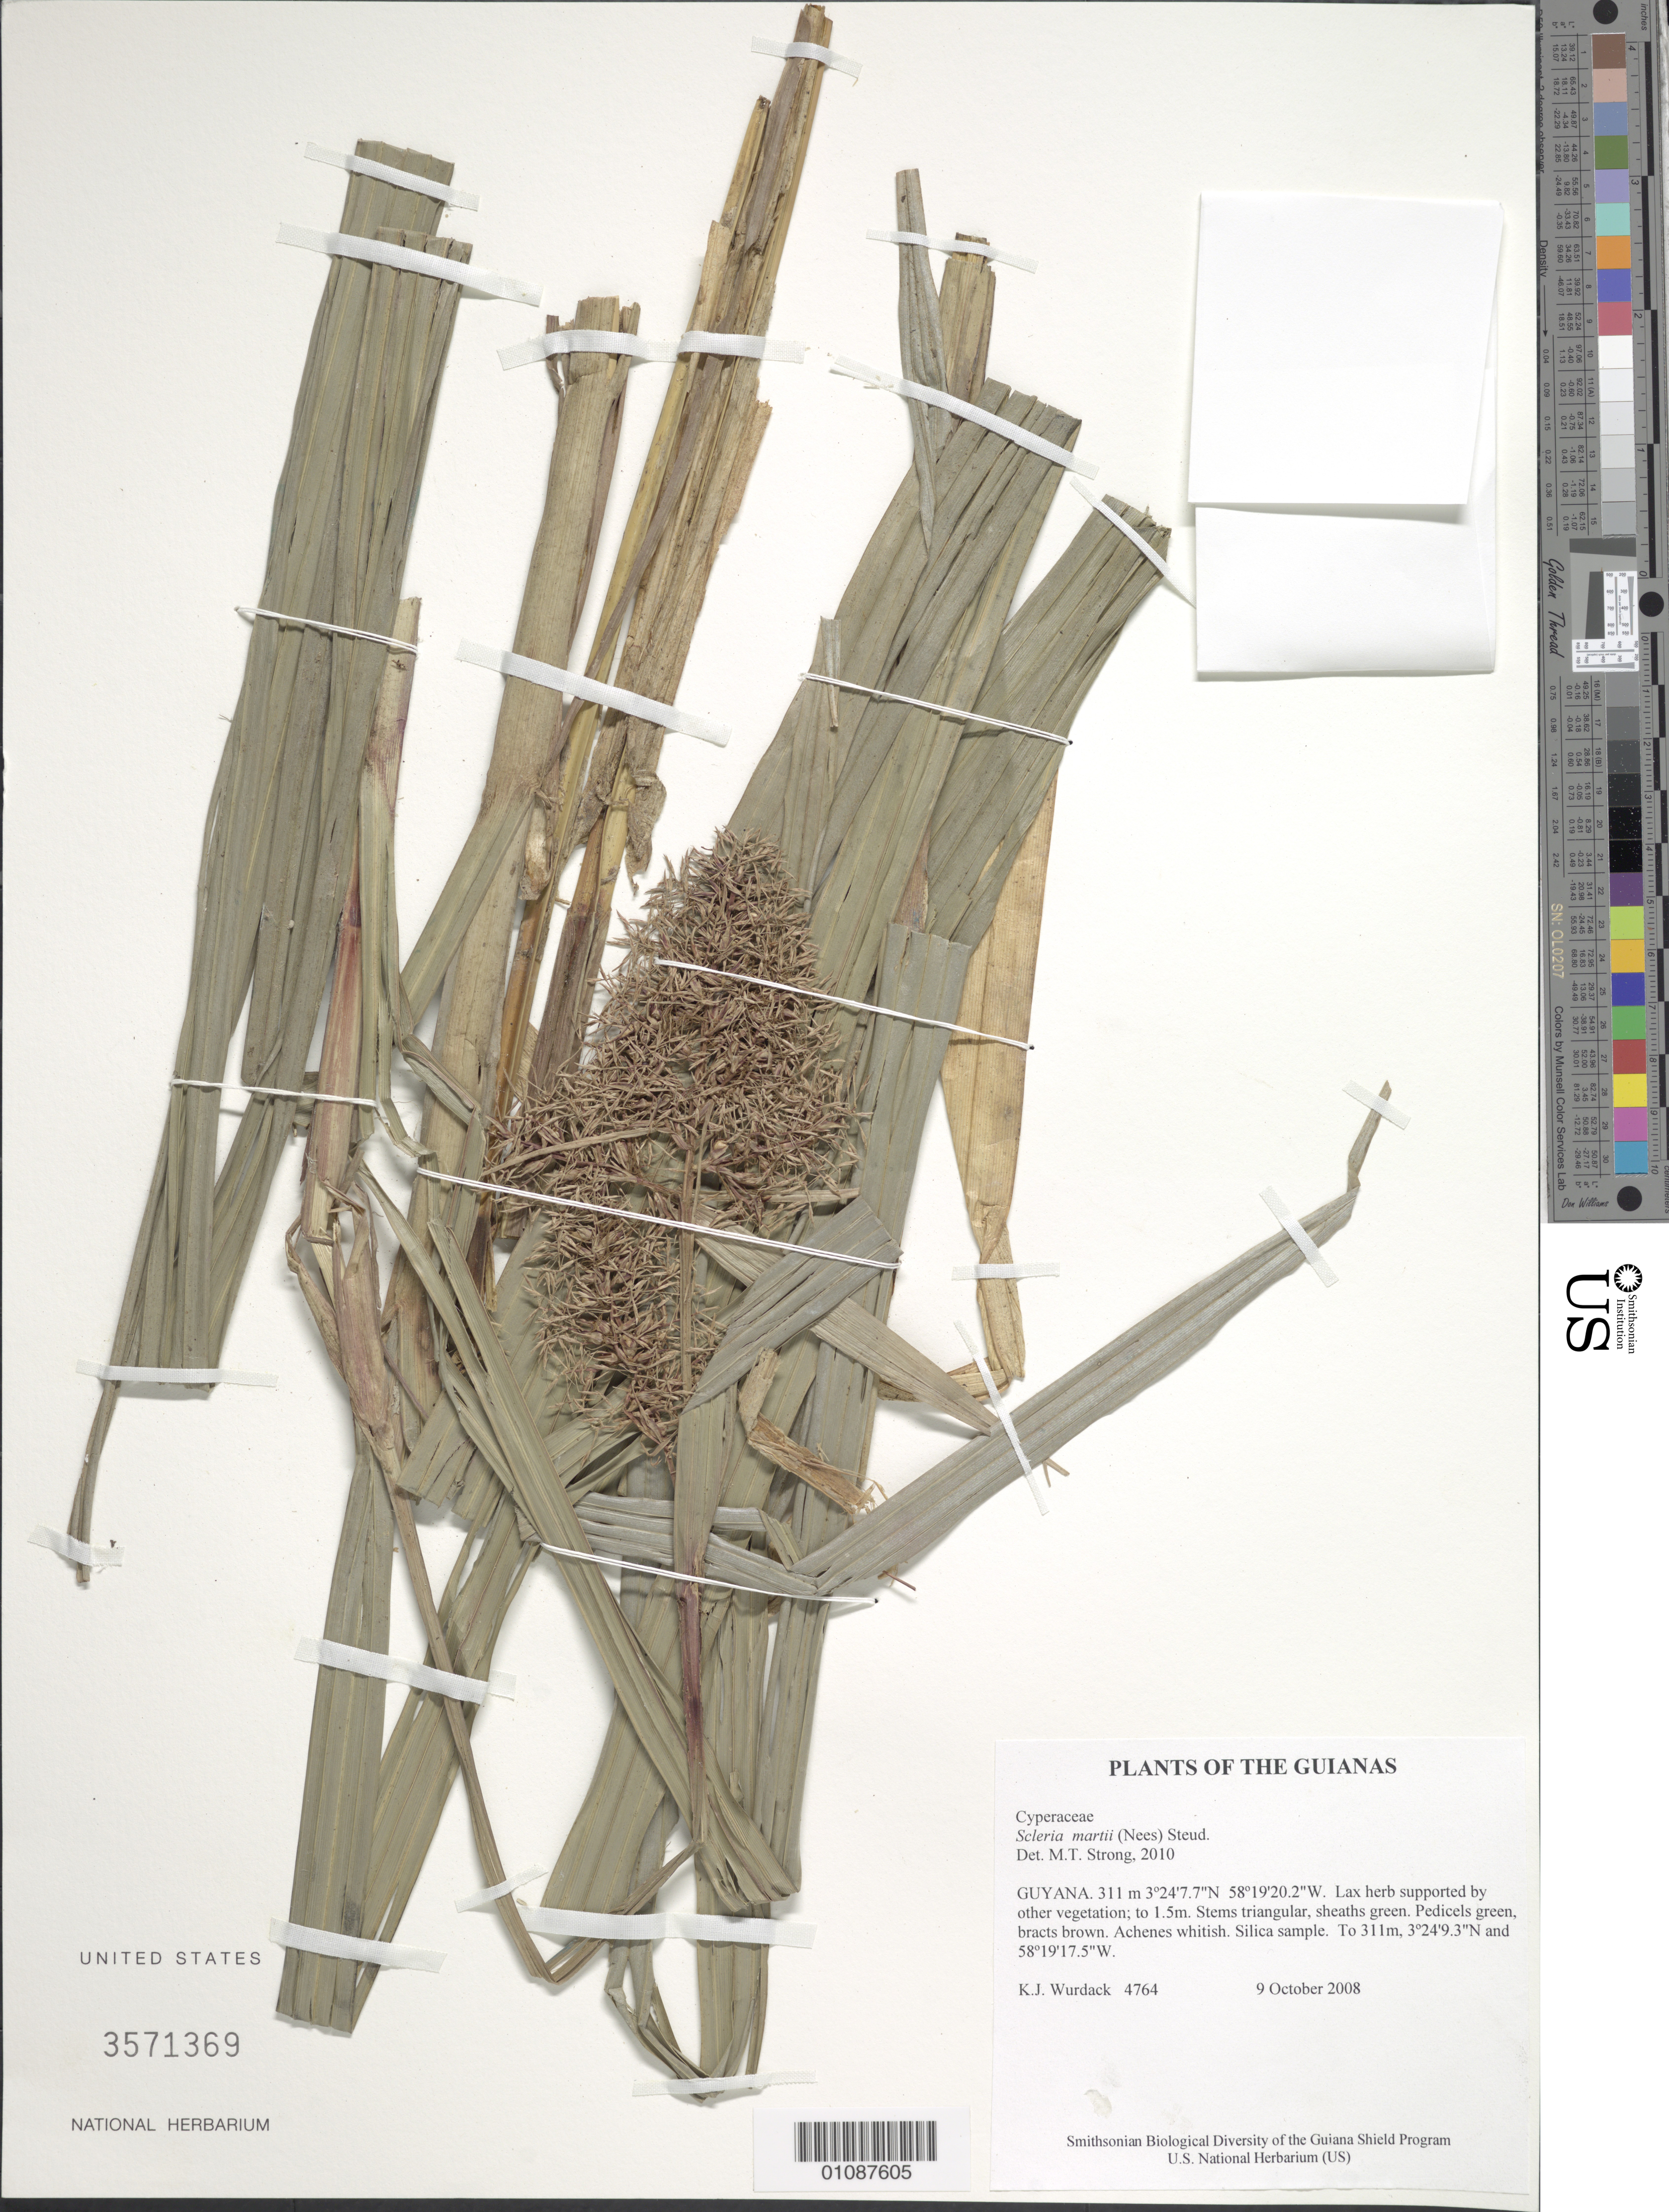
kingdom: Plantae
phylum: Tracheophyta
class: Liliopsida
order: Poales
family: Cyperaceae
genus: Scleria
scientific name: Scleria cyperinoides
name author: C.B. Clarke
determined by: Strong, Mark T., (BOT), Smithsonian Institution - National Museum of Natural History (UNITED STATES)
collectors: K. Wurdack, K. M. Redden, A. Rodriguez, C. Perry, P. Ragnauth, N. John & E. Joseph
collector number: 4764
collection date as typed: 9 October 2008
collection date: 2008-10-09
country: Guyana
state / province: U. Takutu-U. Essequibo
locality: CI concession. Line 9. Mid-mountain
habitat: Swartzia, palm dominant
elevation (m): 311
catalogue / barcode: US 3571369